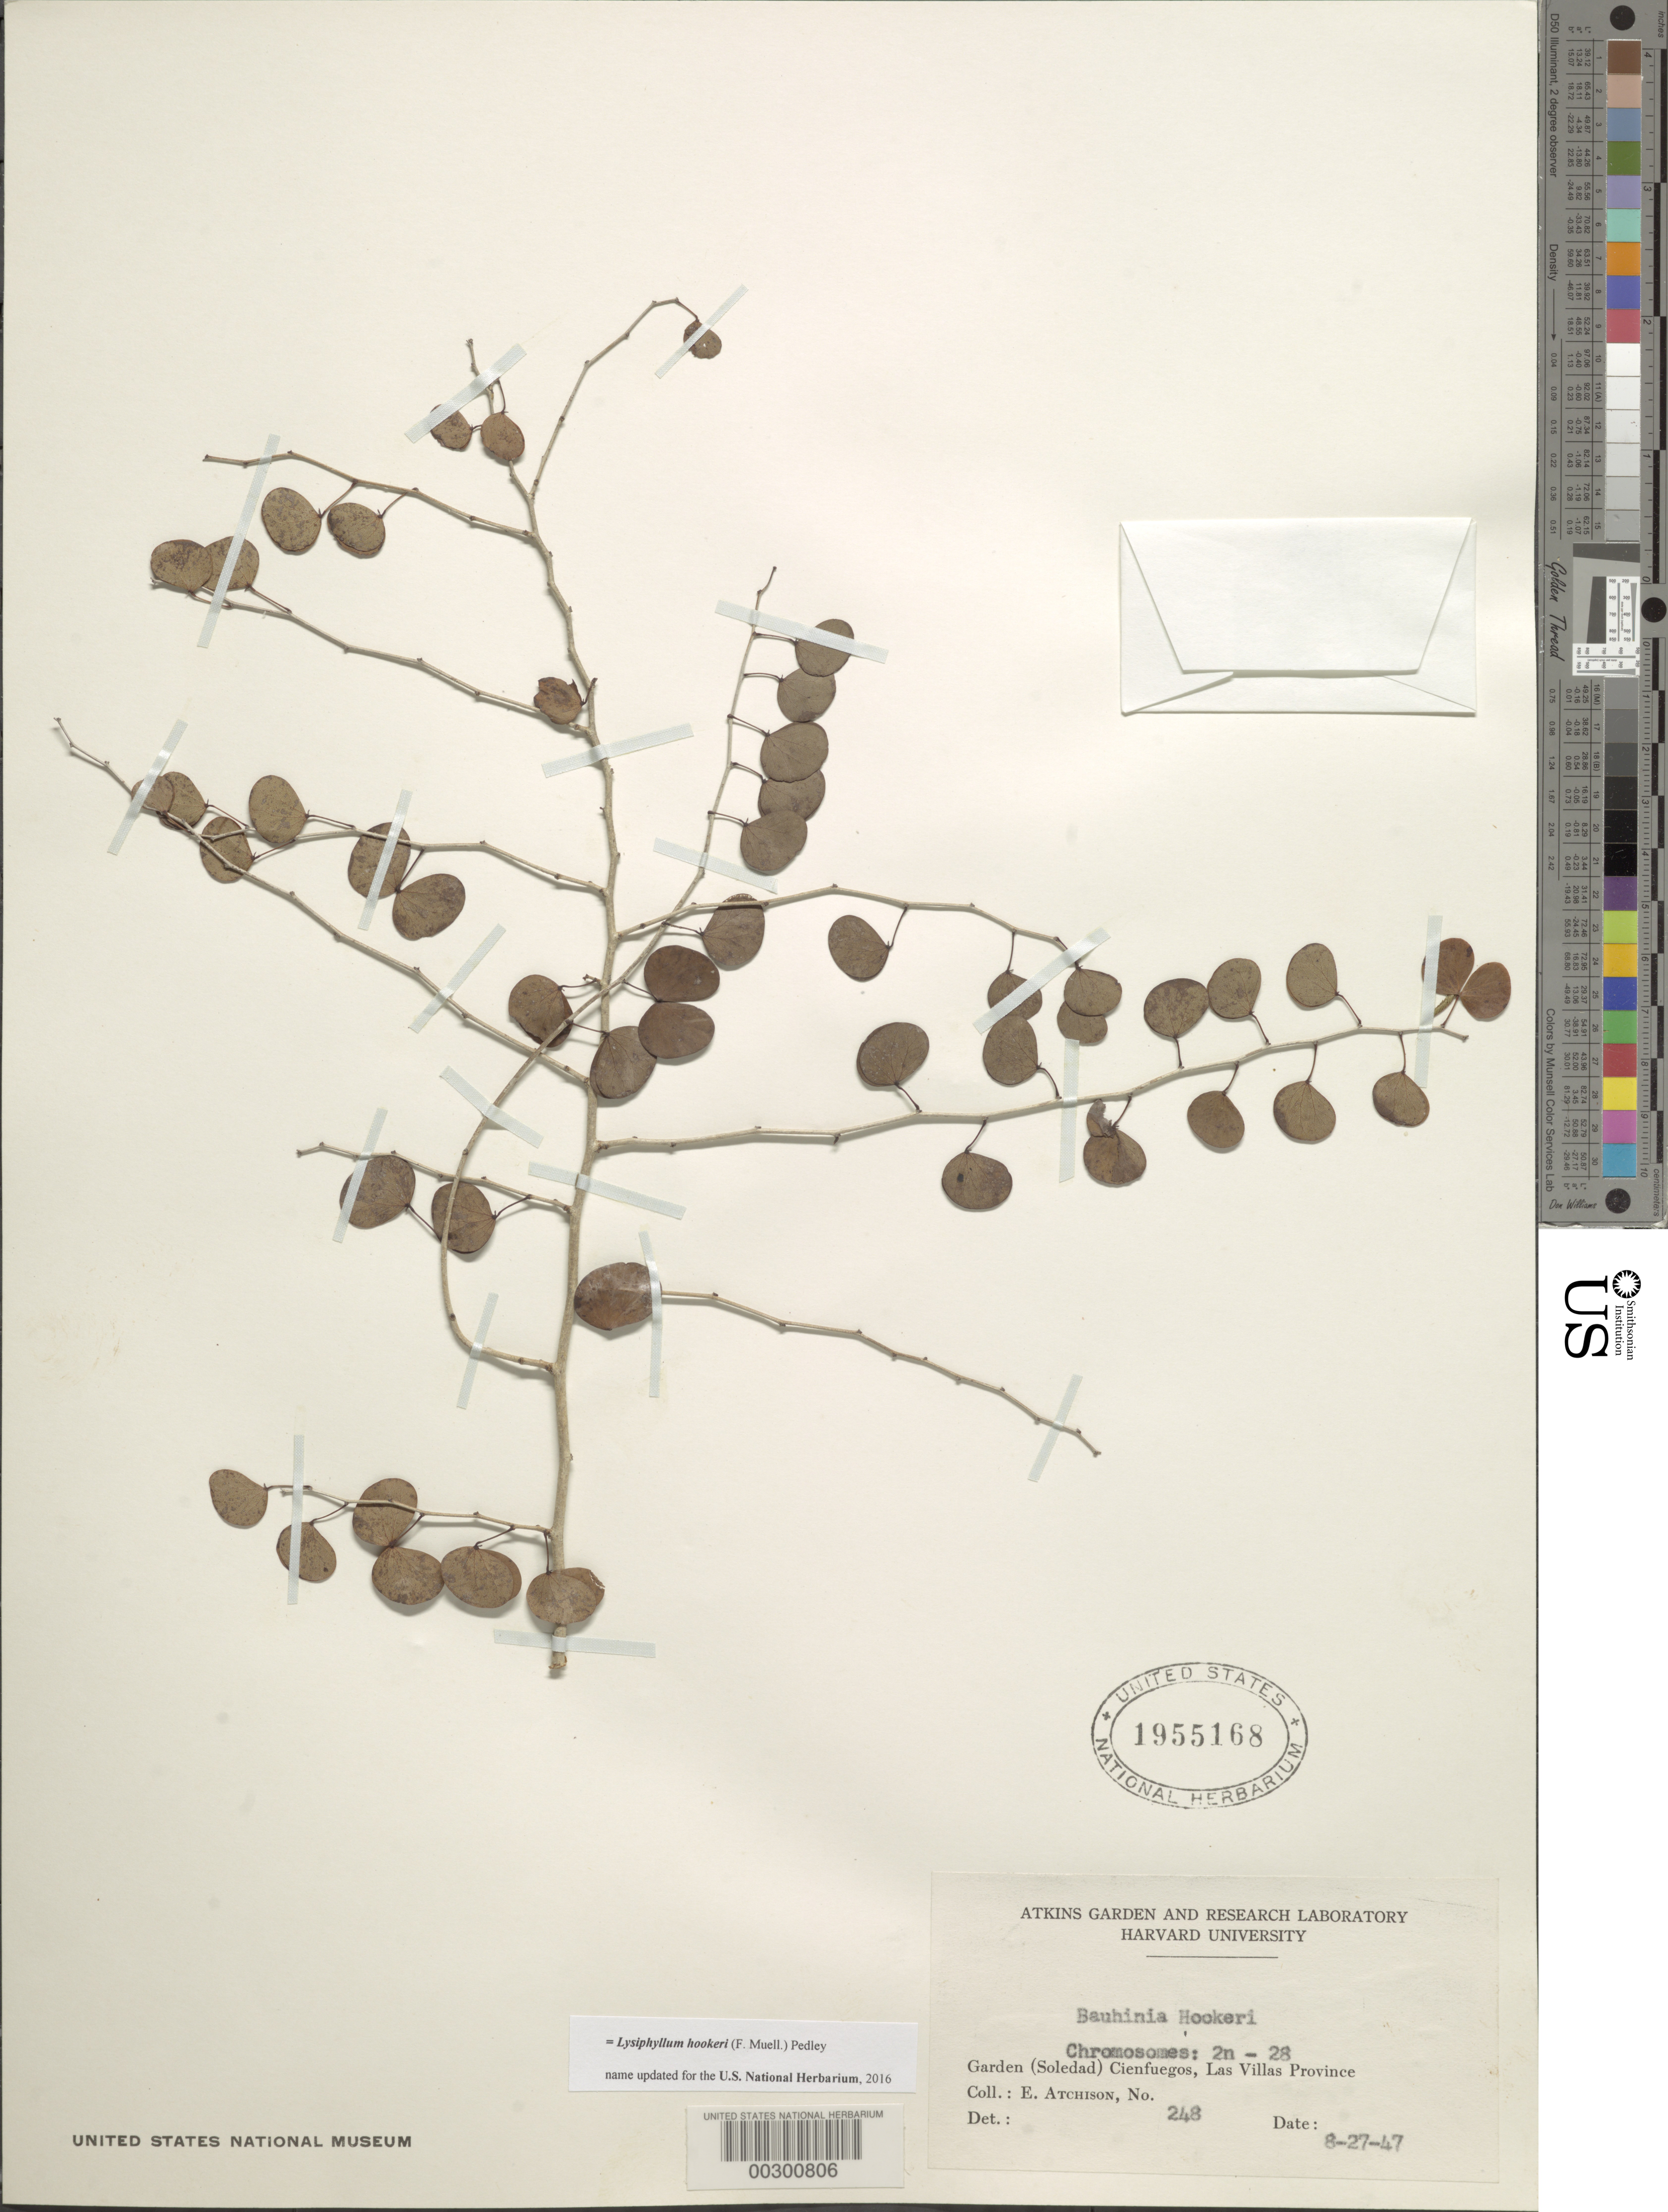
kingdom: Plantae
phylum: Tracheophyta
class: Magnoliopsida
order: Fabales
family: Fabaceae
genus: Tessmannia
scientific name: Tessmannia dewildemaniana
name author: Harms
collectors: E. Atchison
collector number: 248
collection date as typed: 27 Aug 1947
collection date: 1947-08-27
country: Cuba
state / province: Las Villas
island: Greater Antilles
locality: Garden (soledad) cienfuegos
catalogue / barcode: US 1955168